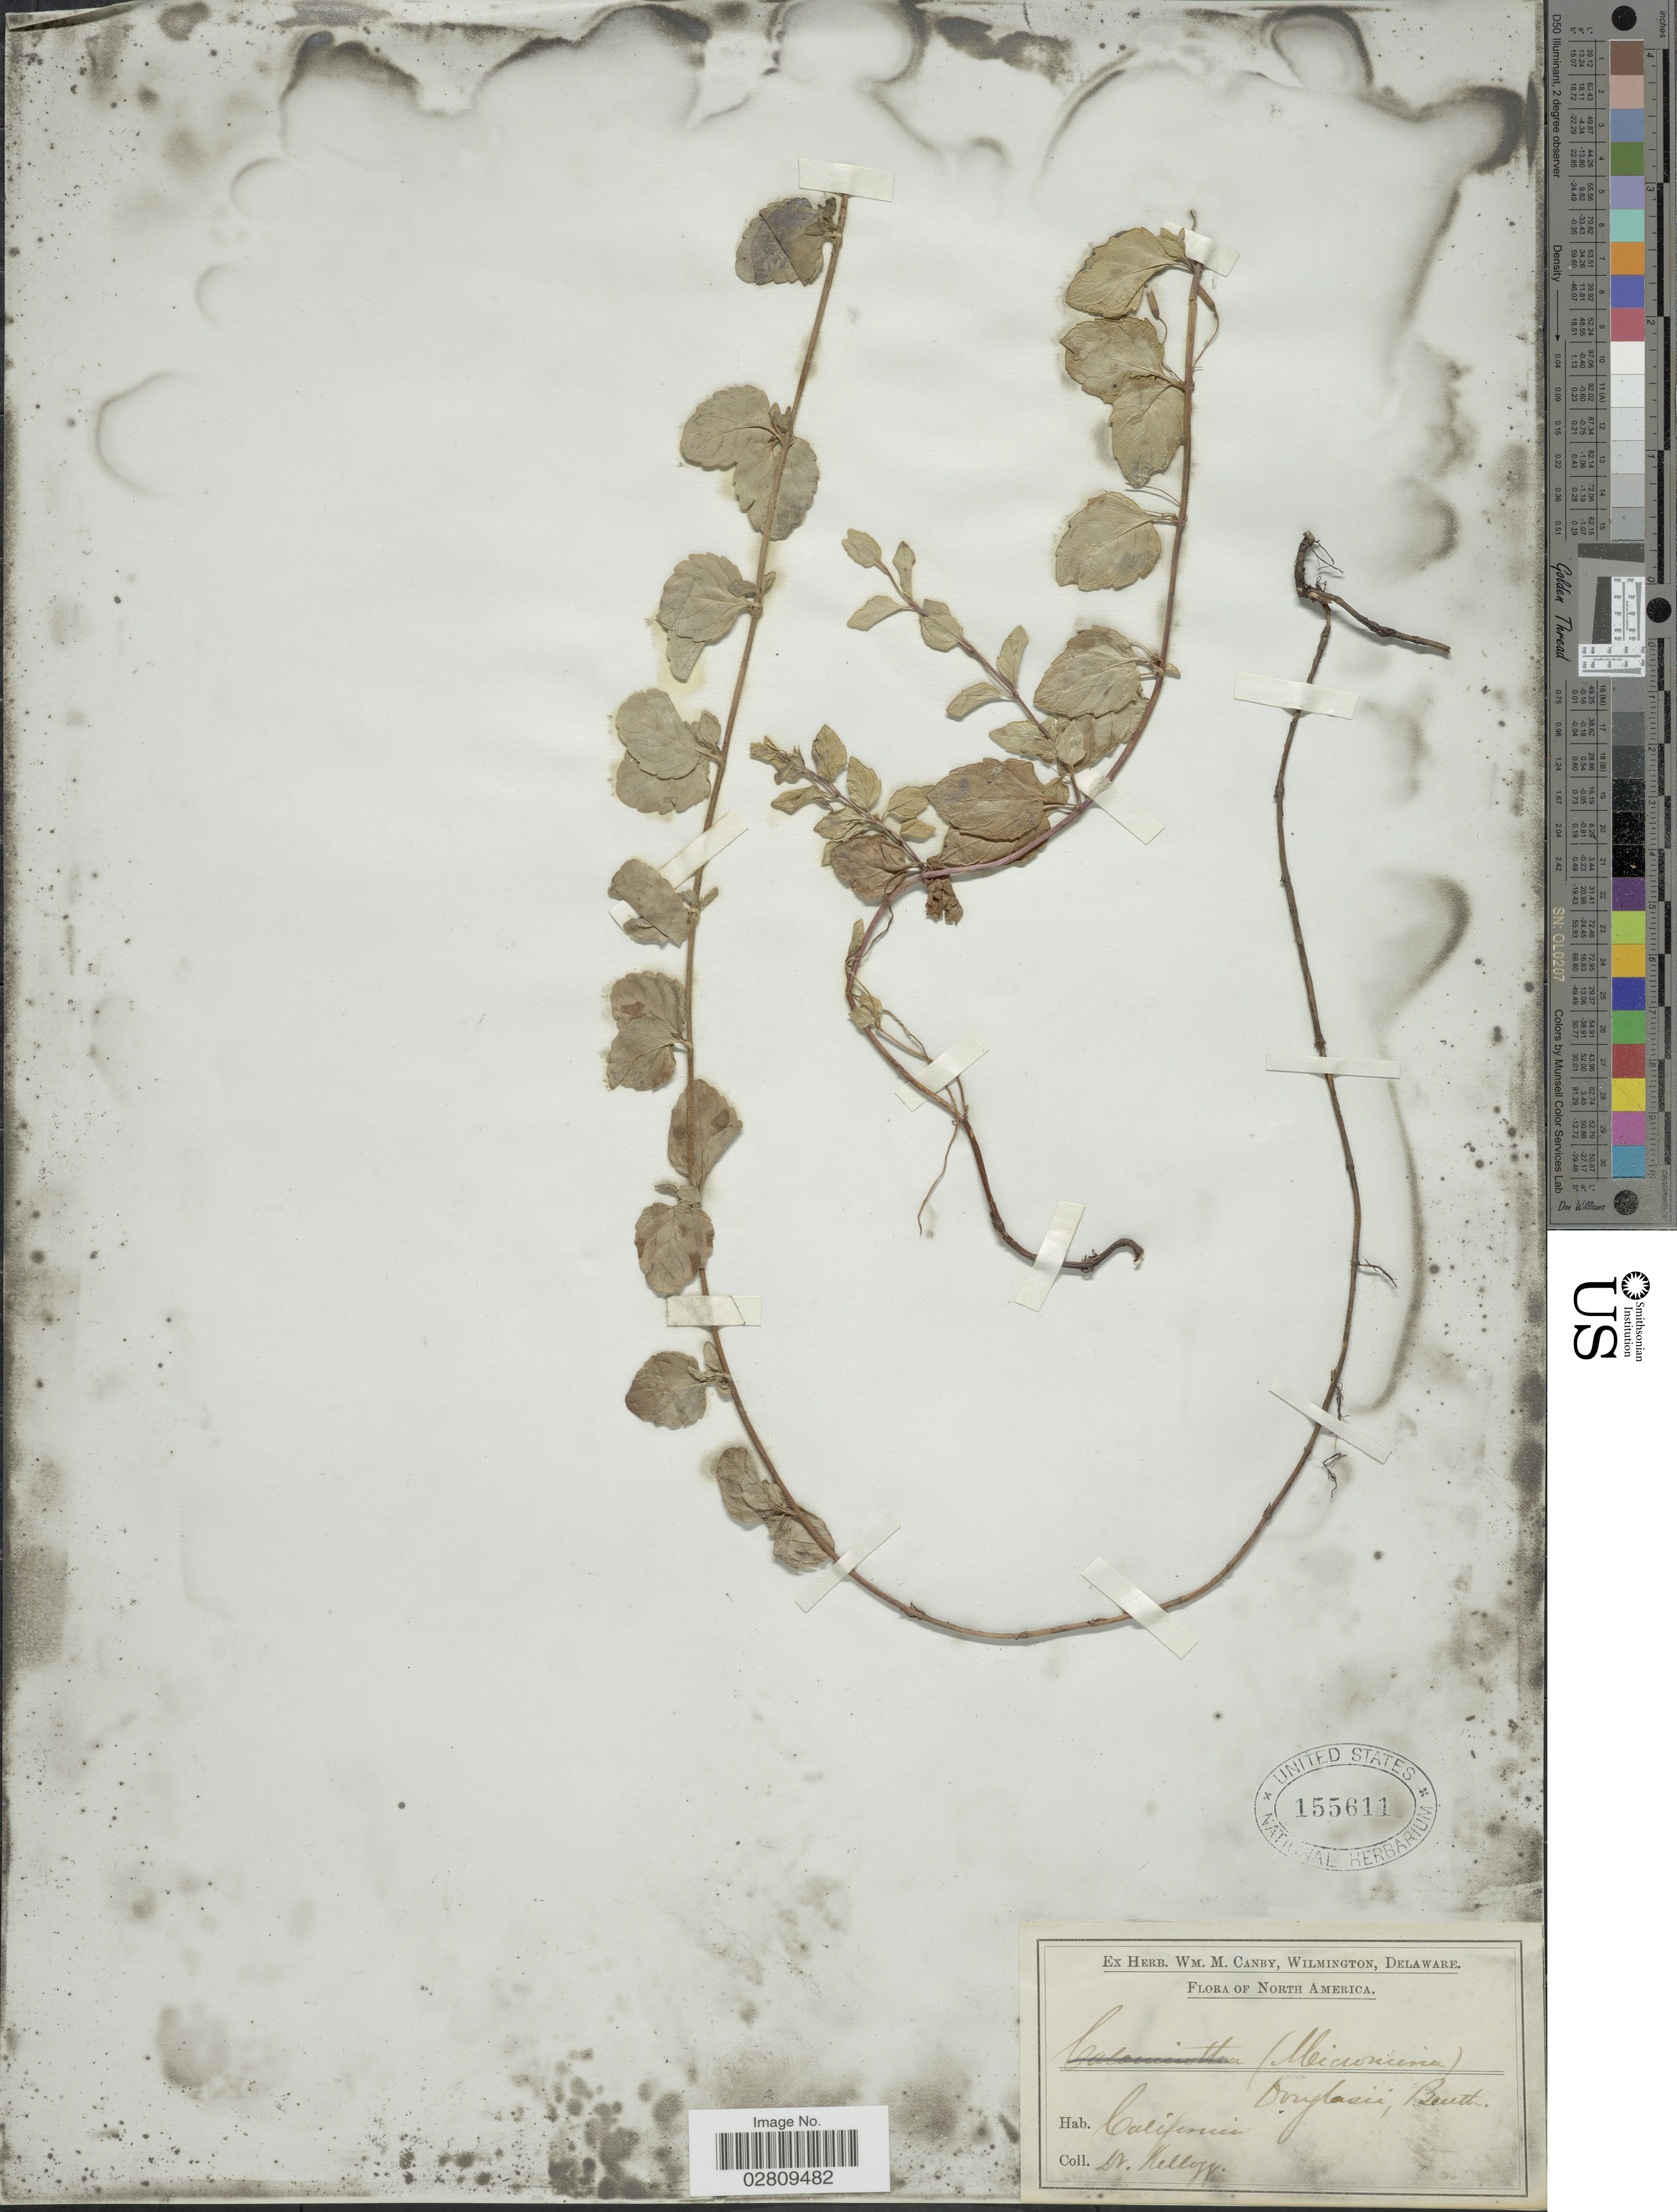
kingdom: Plantae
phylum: Tracheophyta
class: Magnoliopsida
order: Lamiales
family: Lamiaceae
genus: Micromeria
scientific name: Micromeria douglasii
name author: Benth.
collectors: -- Kellogg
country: United States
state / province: California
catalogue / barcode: US 155611